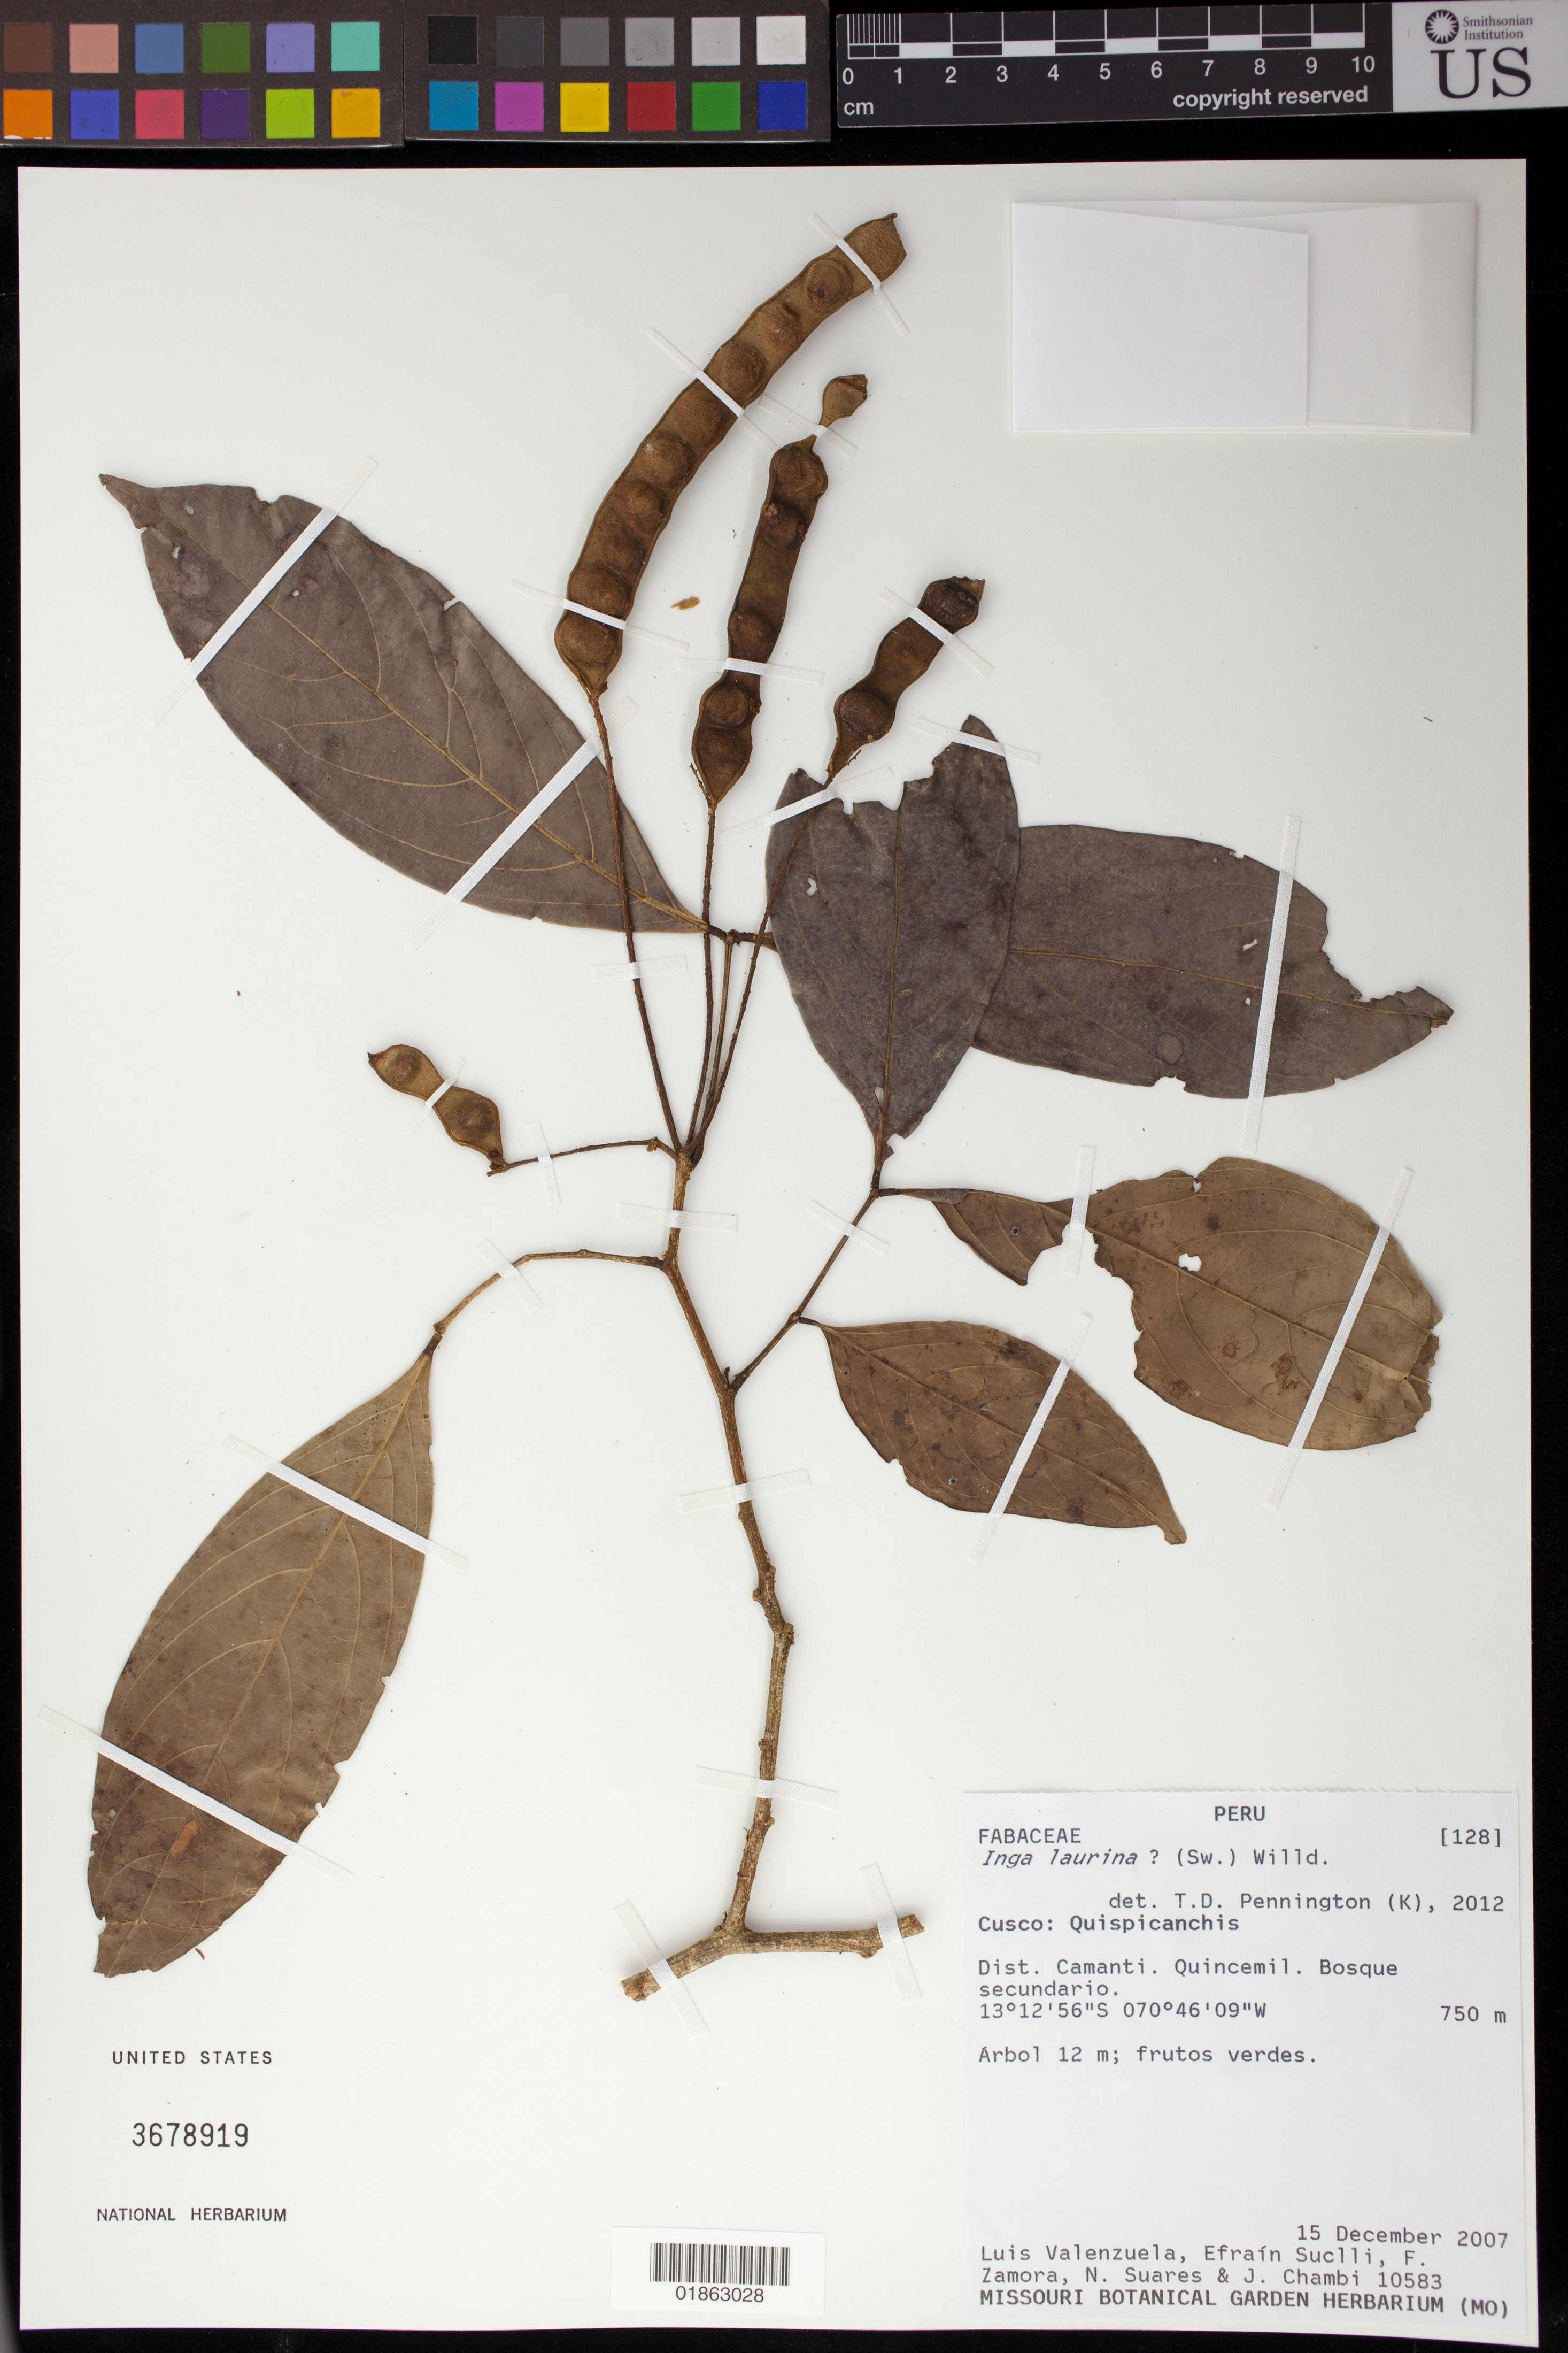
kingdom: Plantae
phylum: Tracheophyta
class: Magnoliopsida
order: Fabales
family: Fabaceae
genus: Inga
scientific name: Inga laurina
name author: (Sw.) Willd.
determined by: Pennington, T. D., (K)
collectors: L. Valenzuela, E. Suclli, F. Zamora, N. Suares & J. Chambi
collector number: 10583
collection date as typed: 15 December 2007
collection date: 2007-12-15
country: Peru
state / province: Cusco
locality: Quispicanchis, Dist. Camanti, Quincemil.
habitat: Bosque secundario.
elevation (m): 750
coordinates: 13 12 56 S, 070 46 09 W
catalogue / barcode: US 3678919